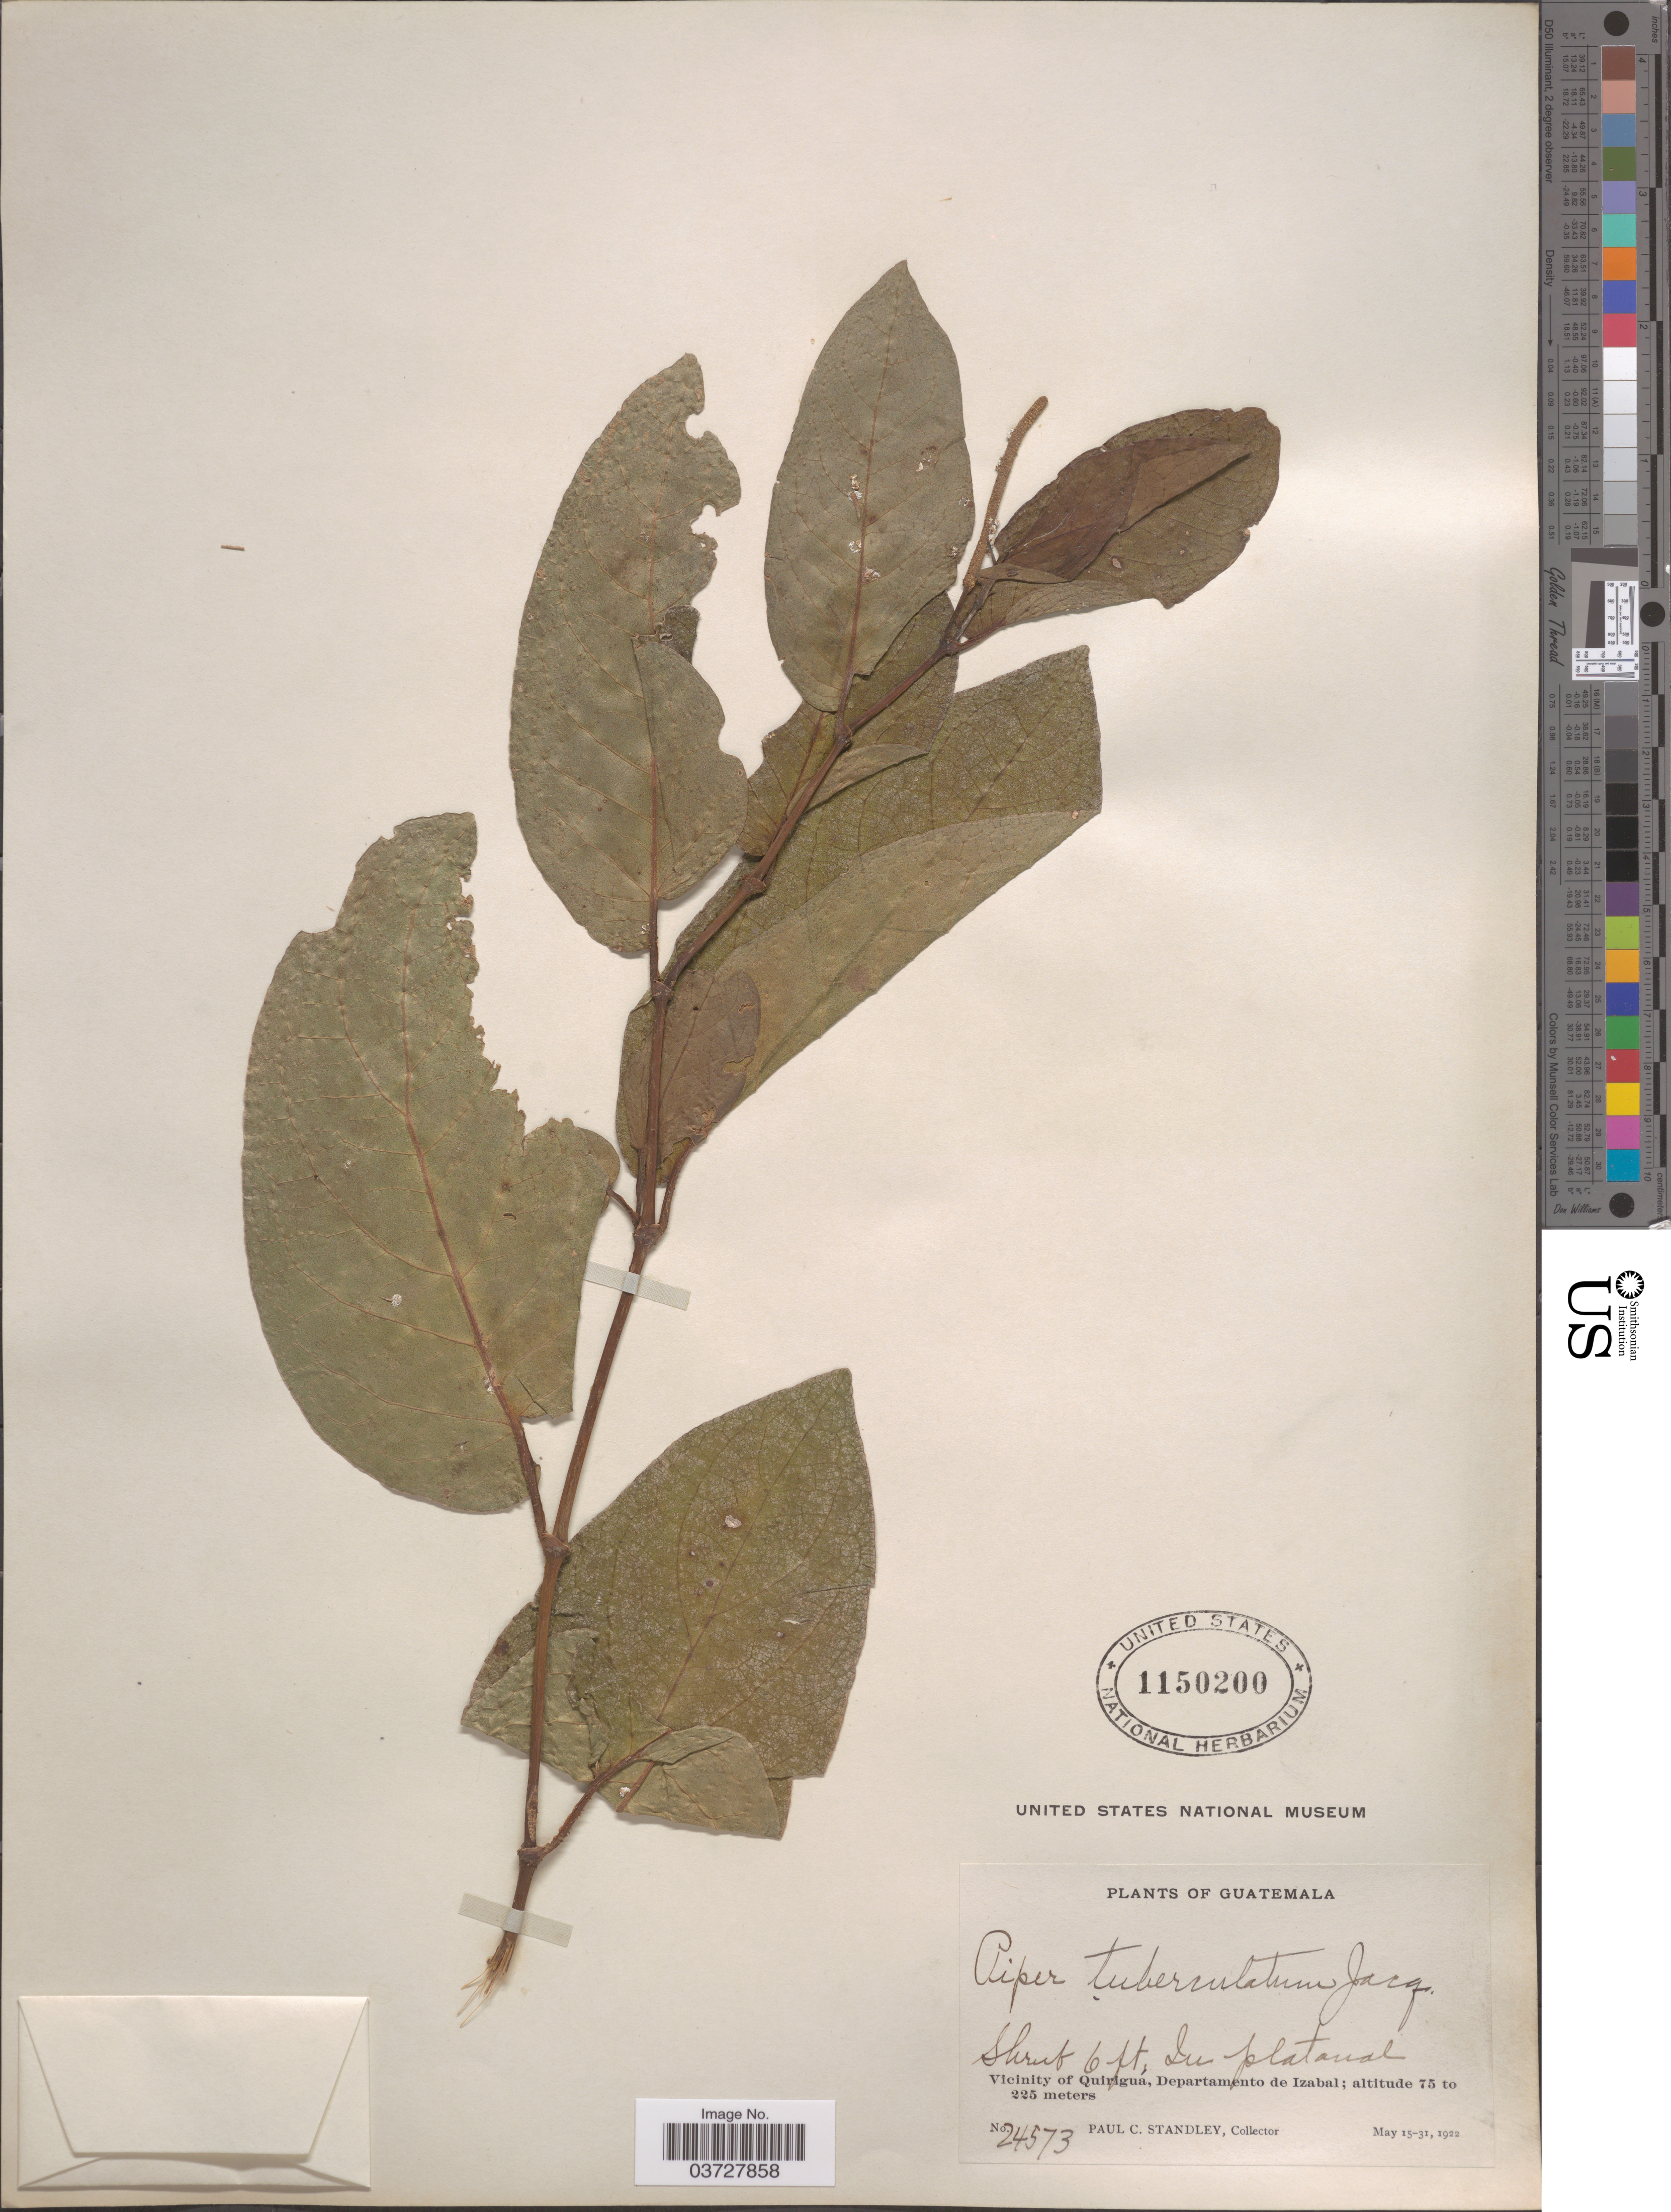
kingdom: Plantae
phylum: Tracheophyta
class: Magnoliopsida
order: Piperales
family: Piperaceae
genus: Piper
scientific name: Piper tuberculatum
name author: Jacq.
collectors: P. C. Standley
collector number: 24573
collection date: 1922-05-15/1922-05-31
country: Guatemala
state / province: Izabal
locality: Vicinity of Quirgua, Departamento de Izabal.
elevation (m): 75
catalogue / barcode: US 1150200